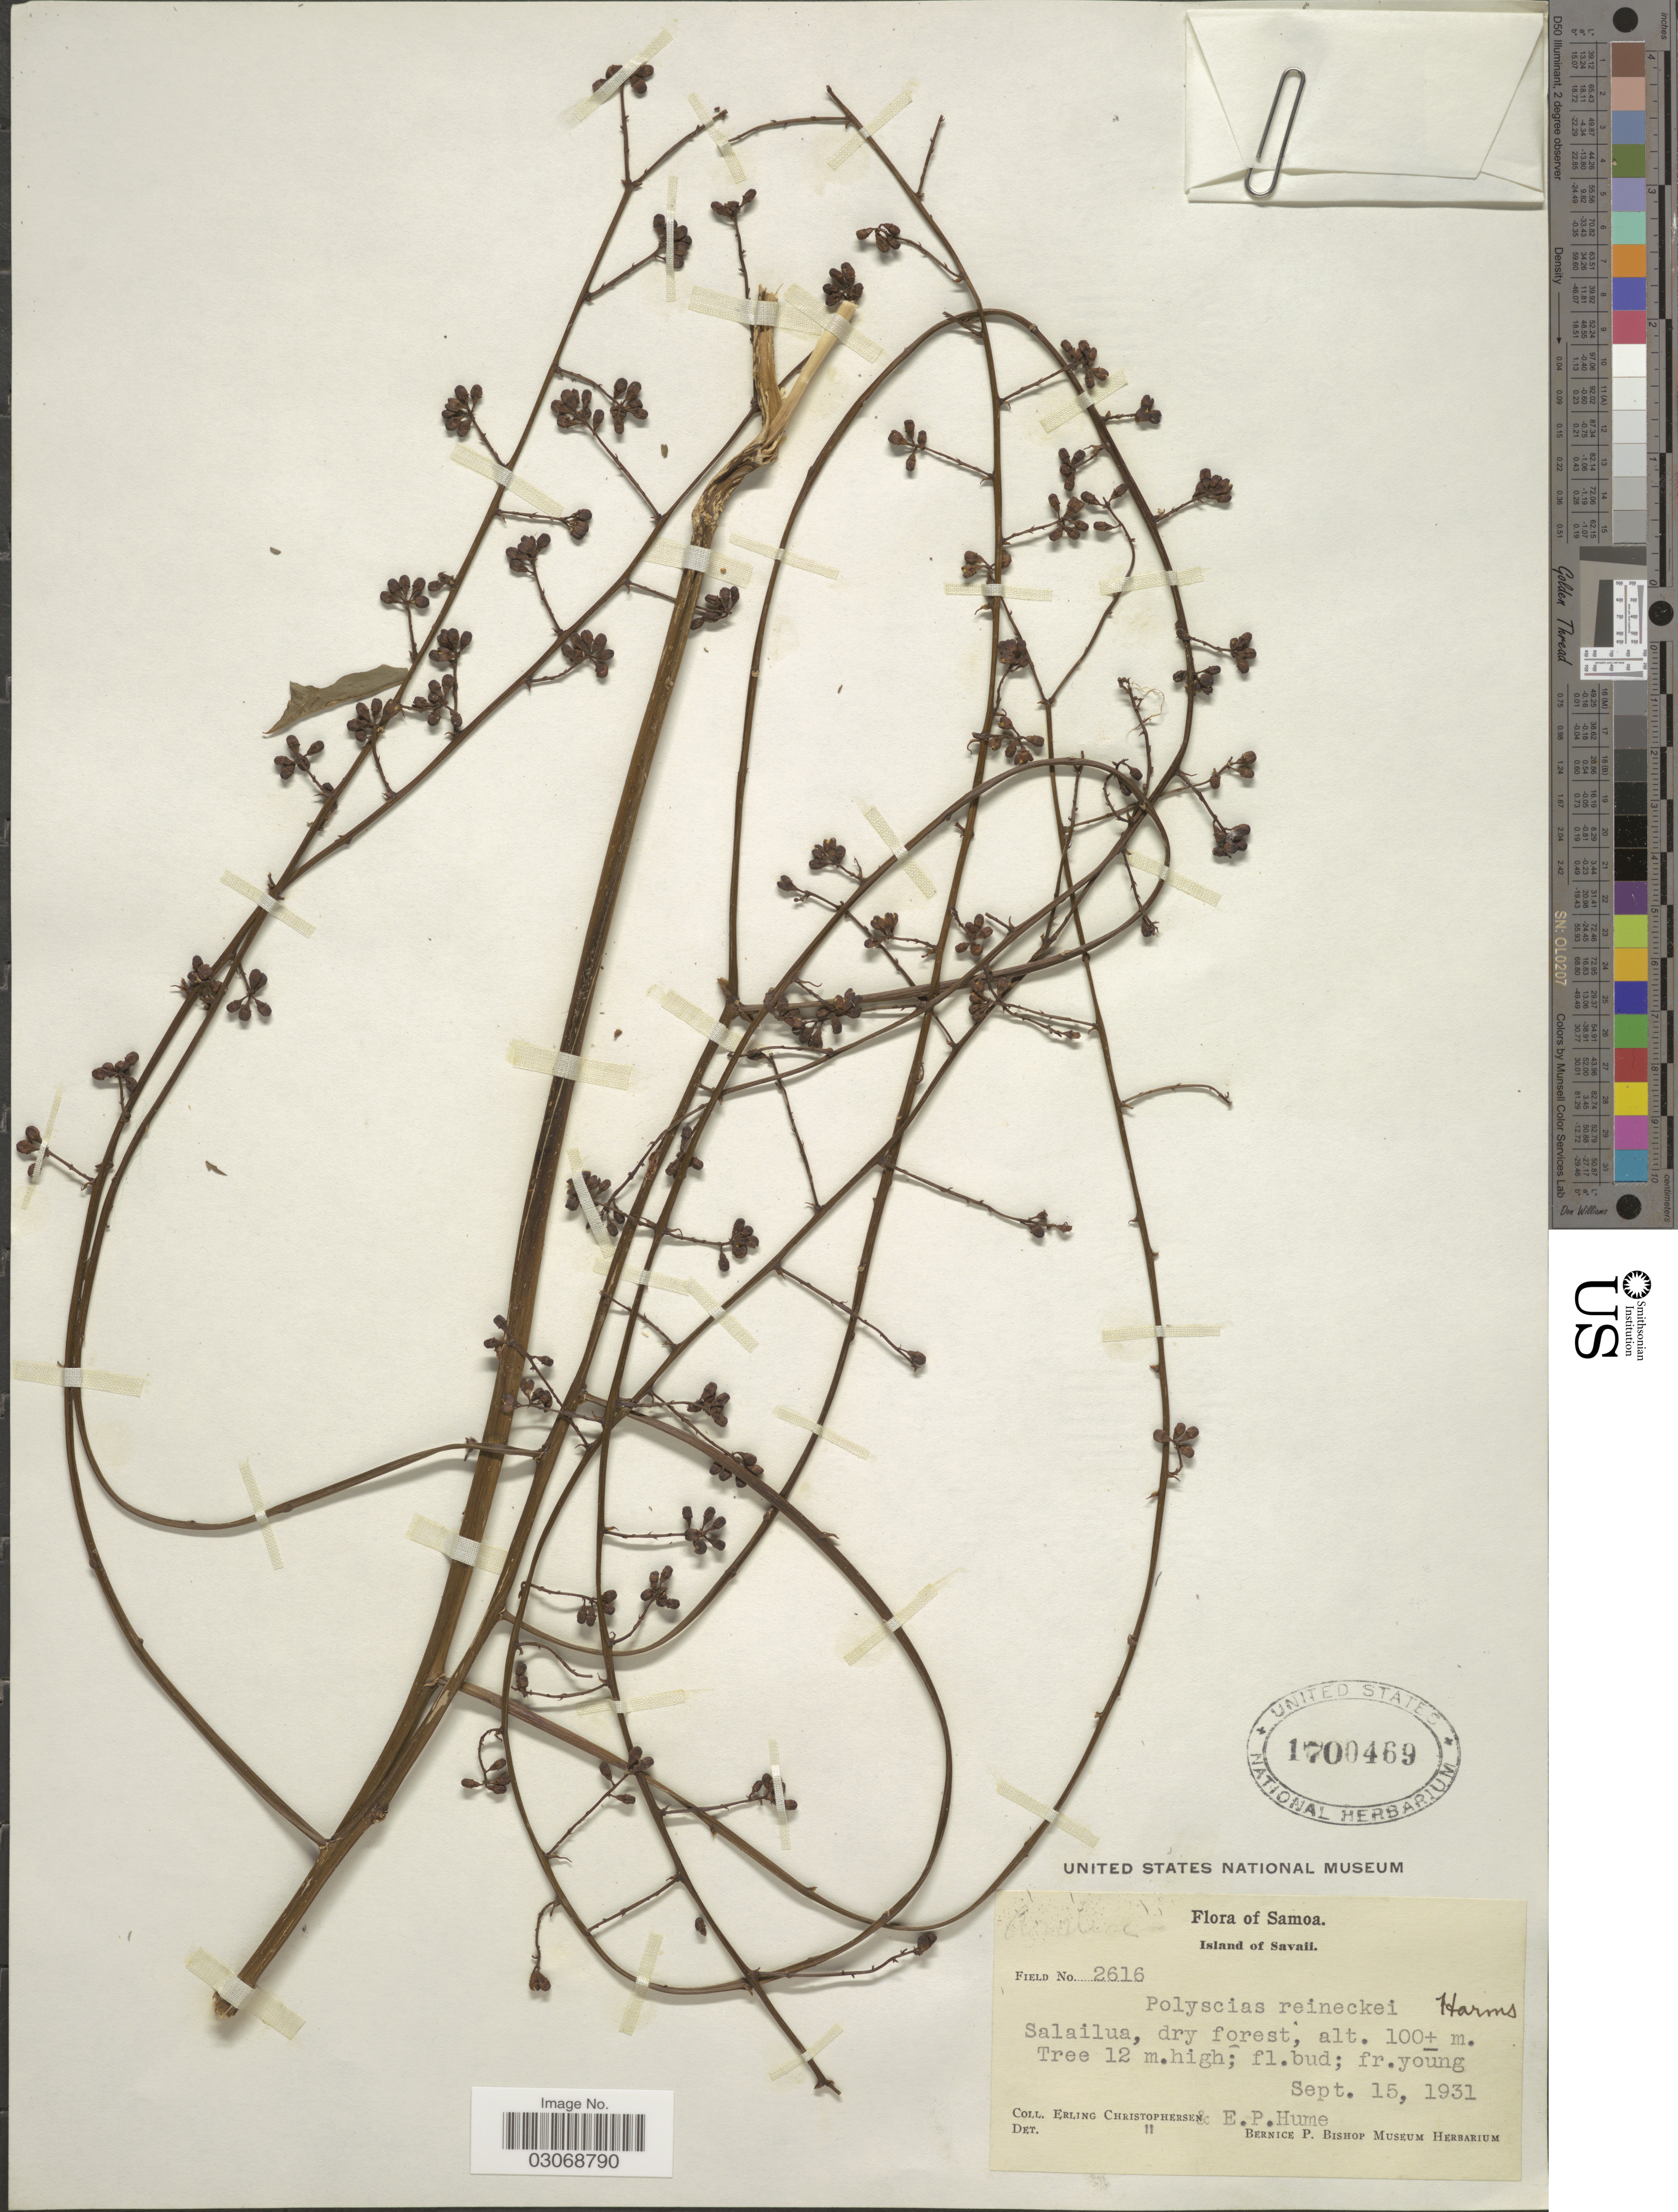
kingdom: Plantae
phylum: Tracheophyta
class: Magnoliopsida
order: Apiales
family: Araliaceae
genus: Polyscias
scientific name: Polyscias reineckei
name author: Harms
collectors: E. Christophersen & E. P. Hume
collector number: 2616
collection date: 1931-09-15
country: Samoa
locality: Samoa. Island of Savaii. Salailua.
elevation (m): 100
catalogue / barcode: US 1700469